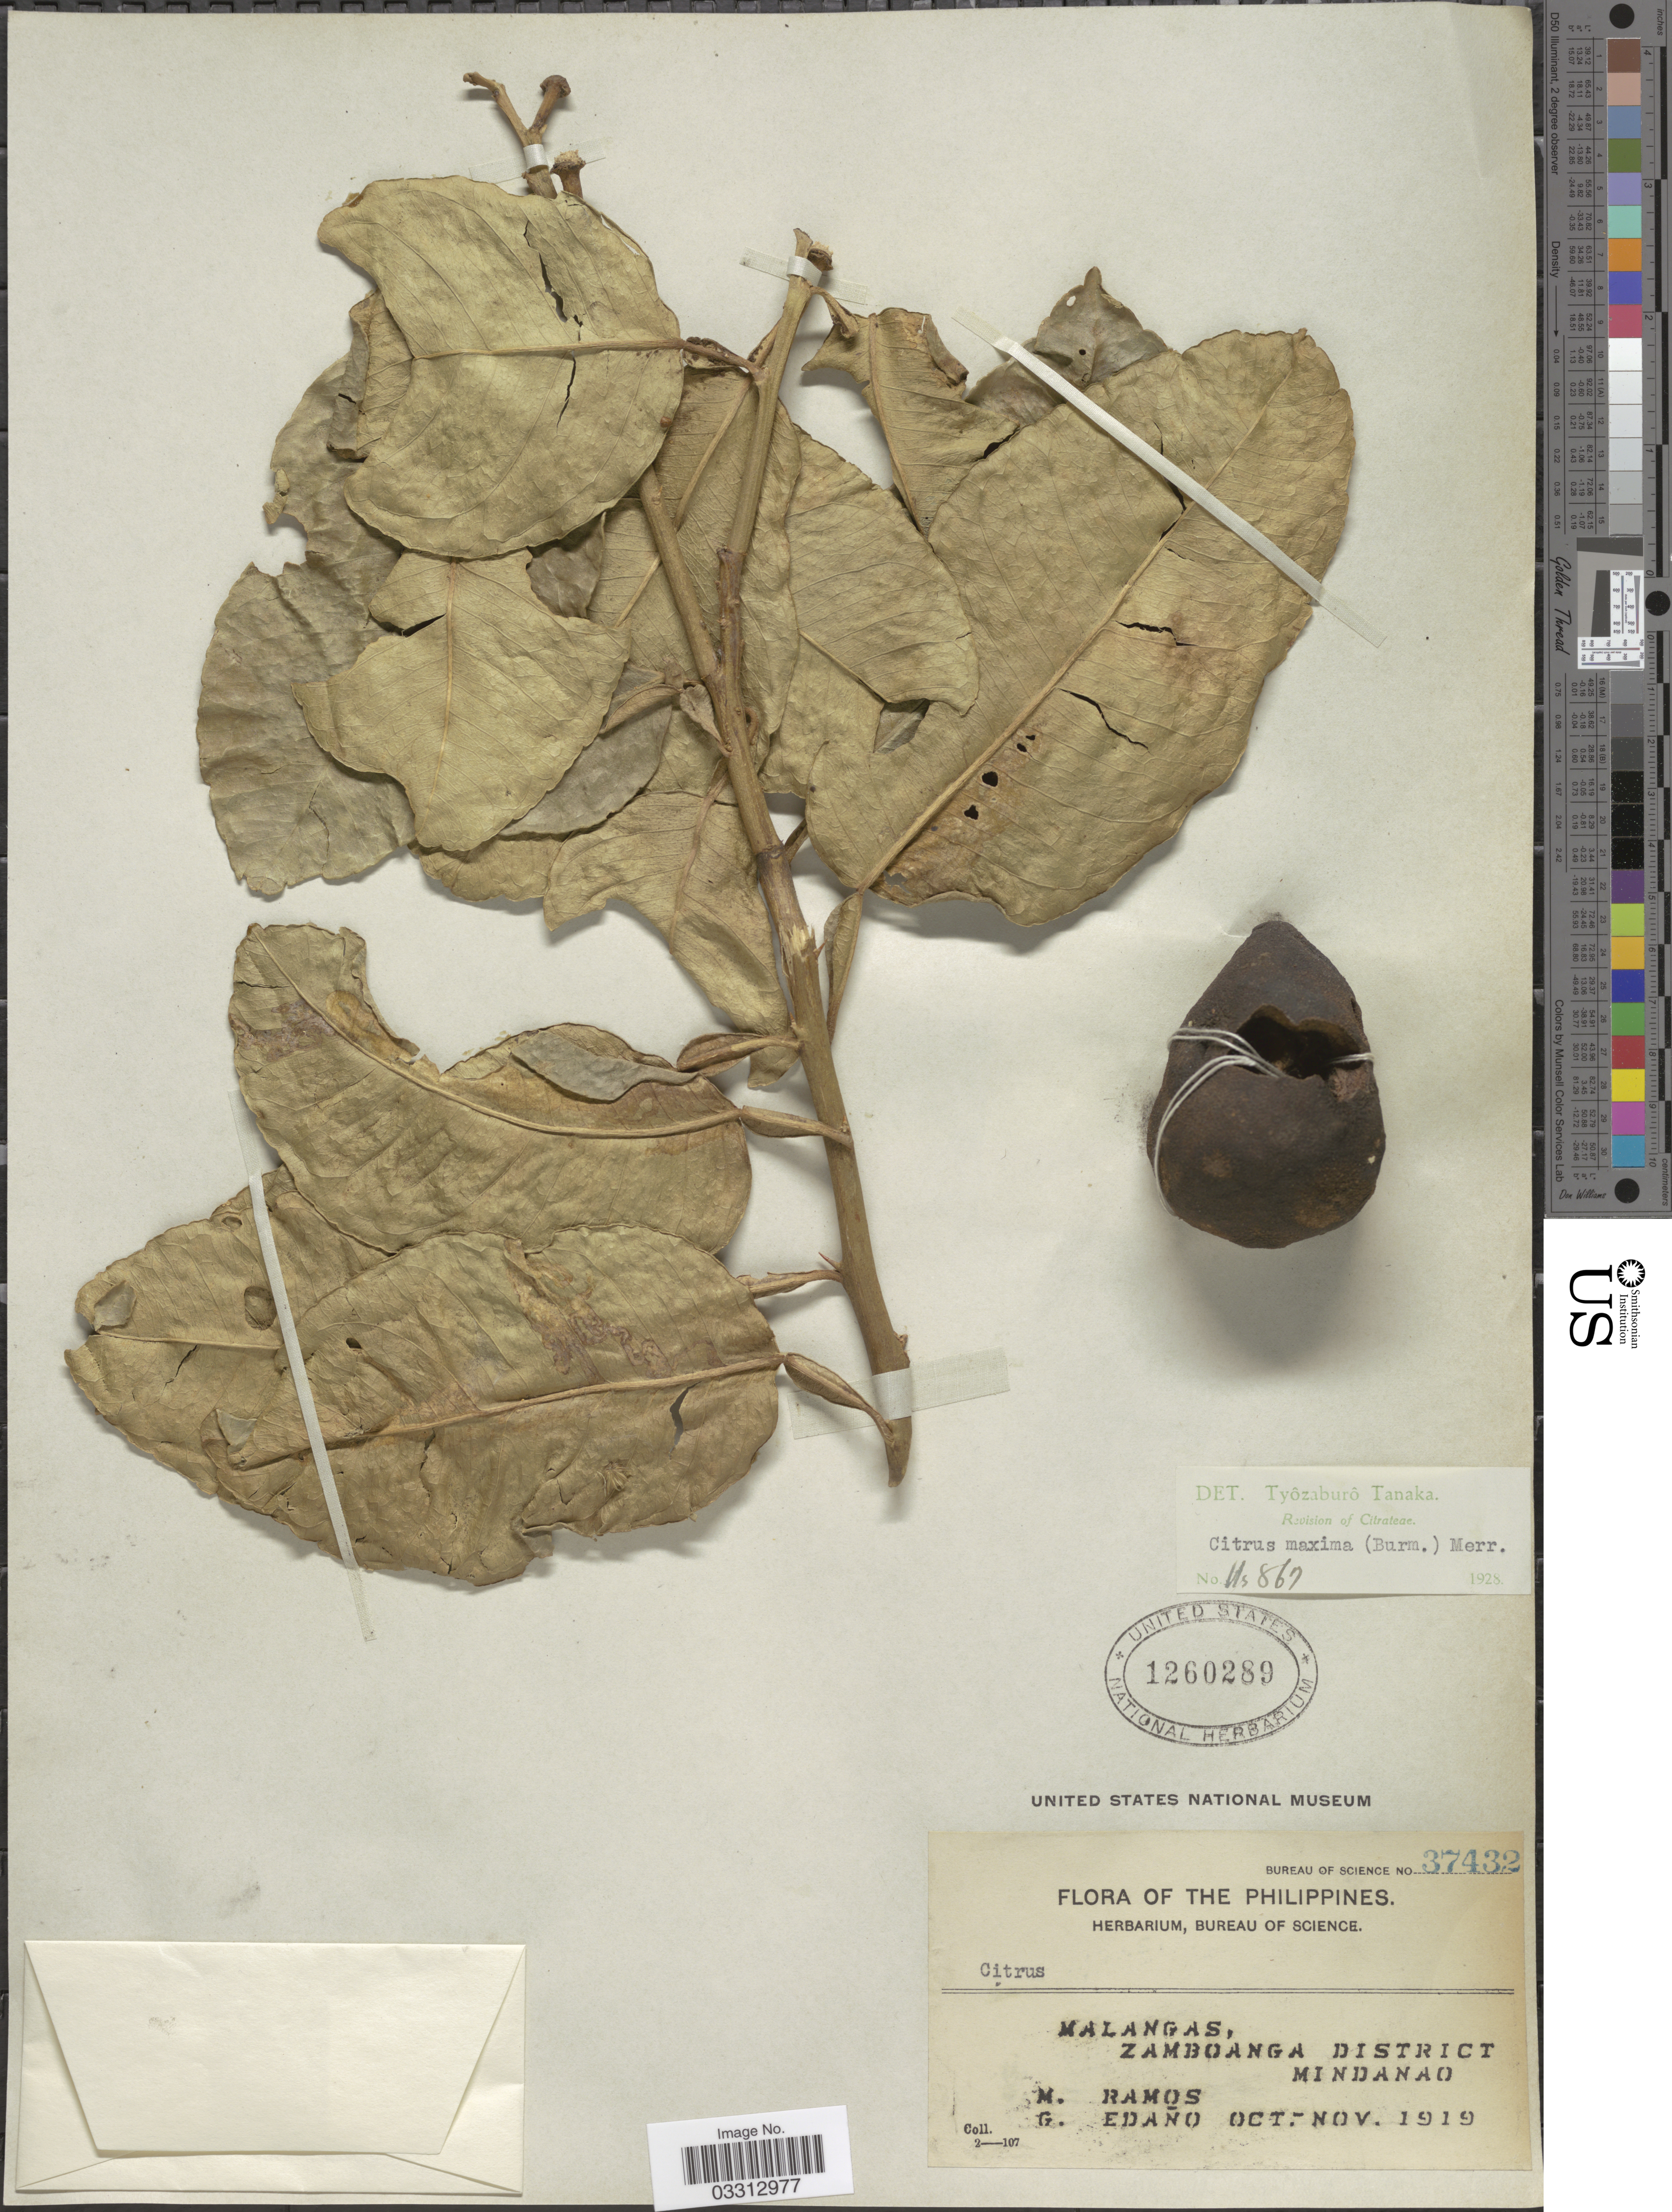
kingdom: Plantae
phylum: Tracheophyta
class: Magnoliopsida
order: Sapindales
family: Rutaceae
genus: Citrus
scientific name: Citrus maxima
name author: (Burm.) Merr.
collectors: M. Ramos & G. Edaño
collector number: Bureau of Science 37432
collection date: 1919-10/1919-11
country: Philippines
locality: Malangas, Zamboanga District. Mindanao.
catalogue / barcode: US 1260289